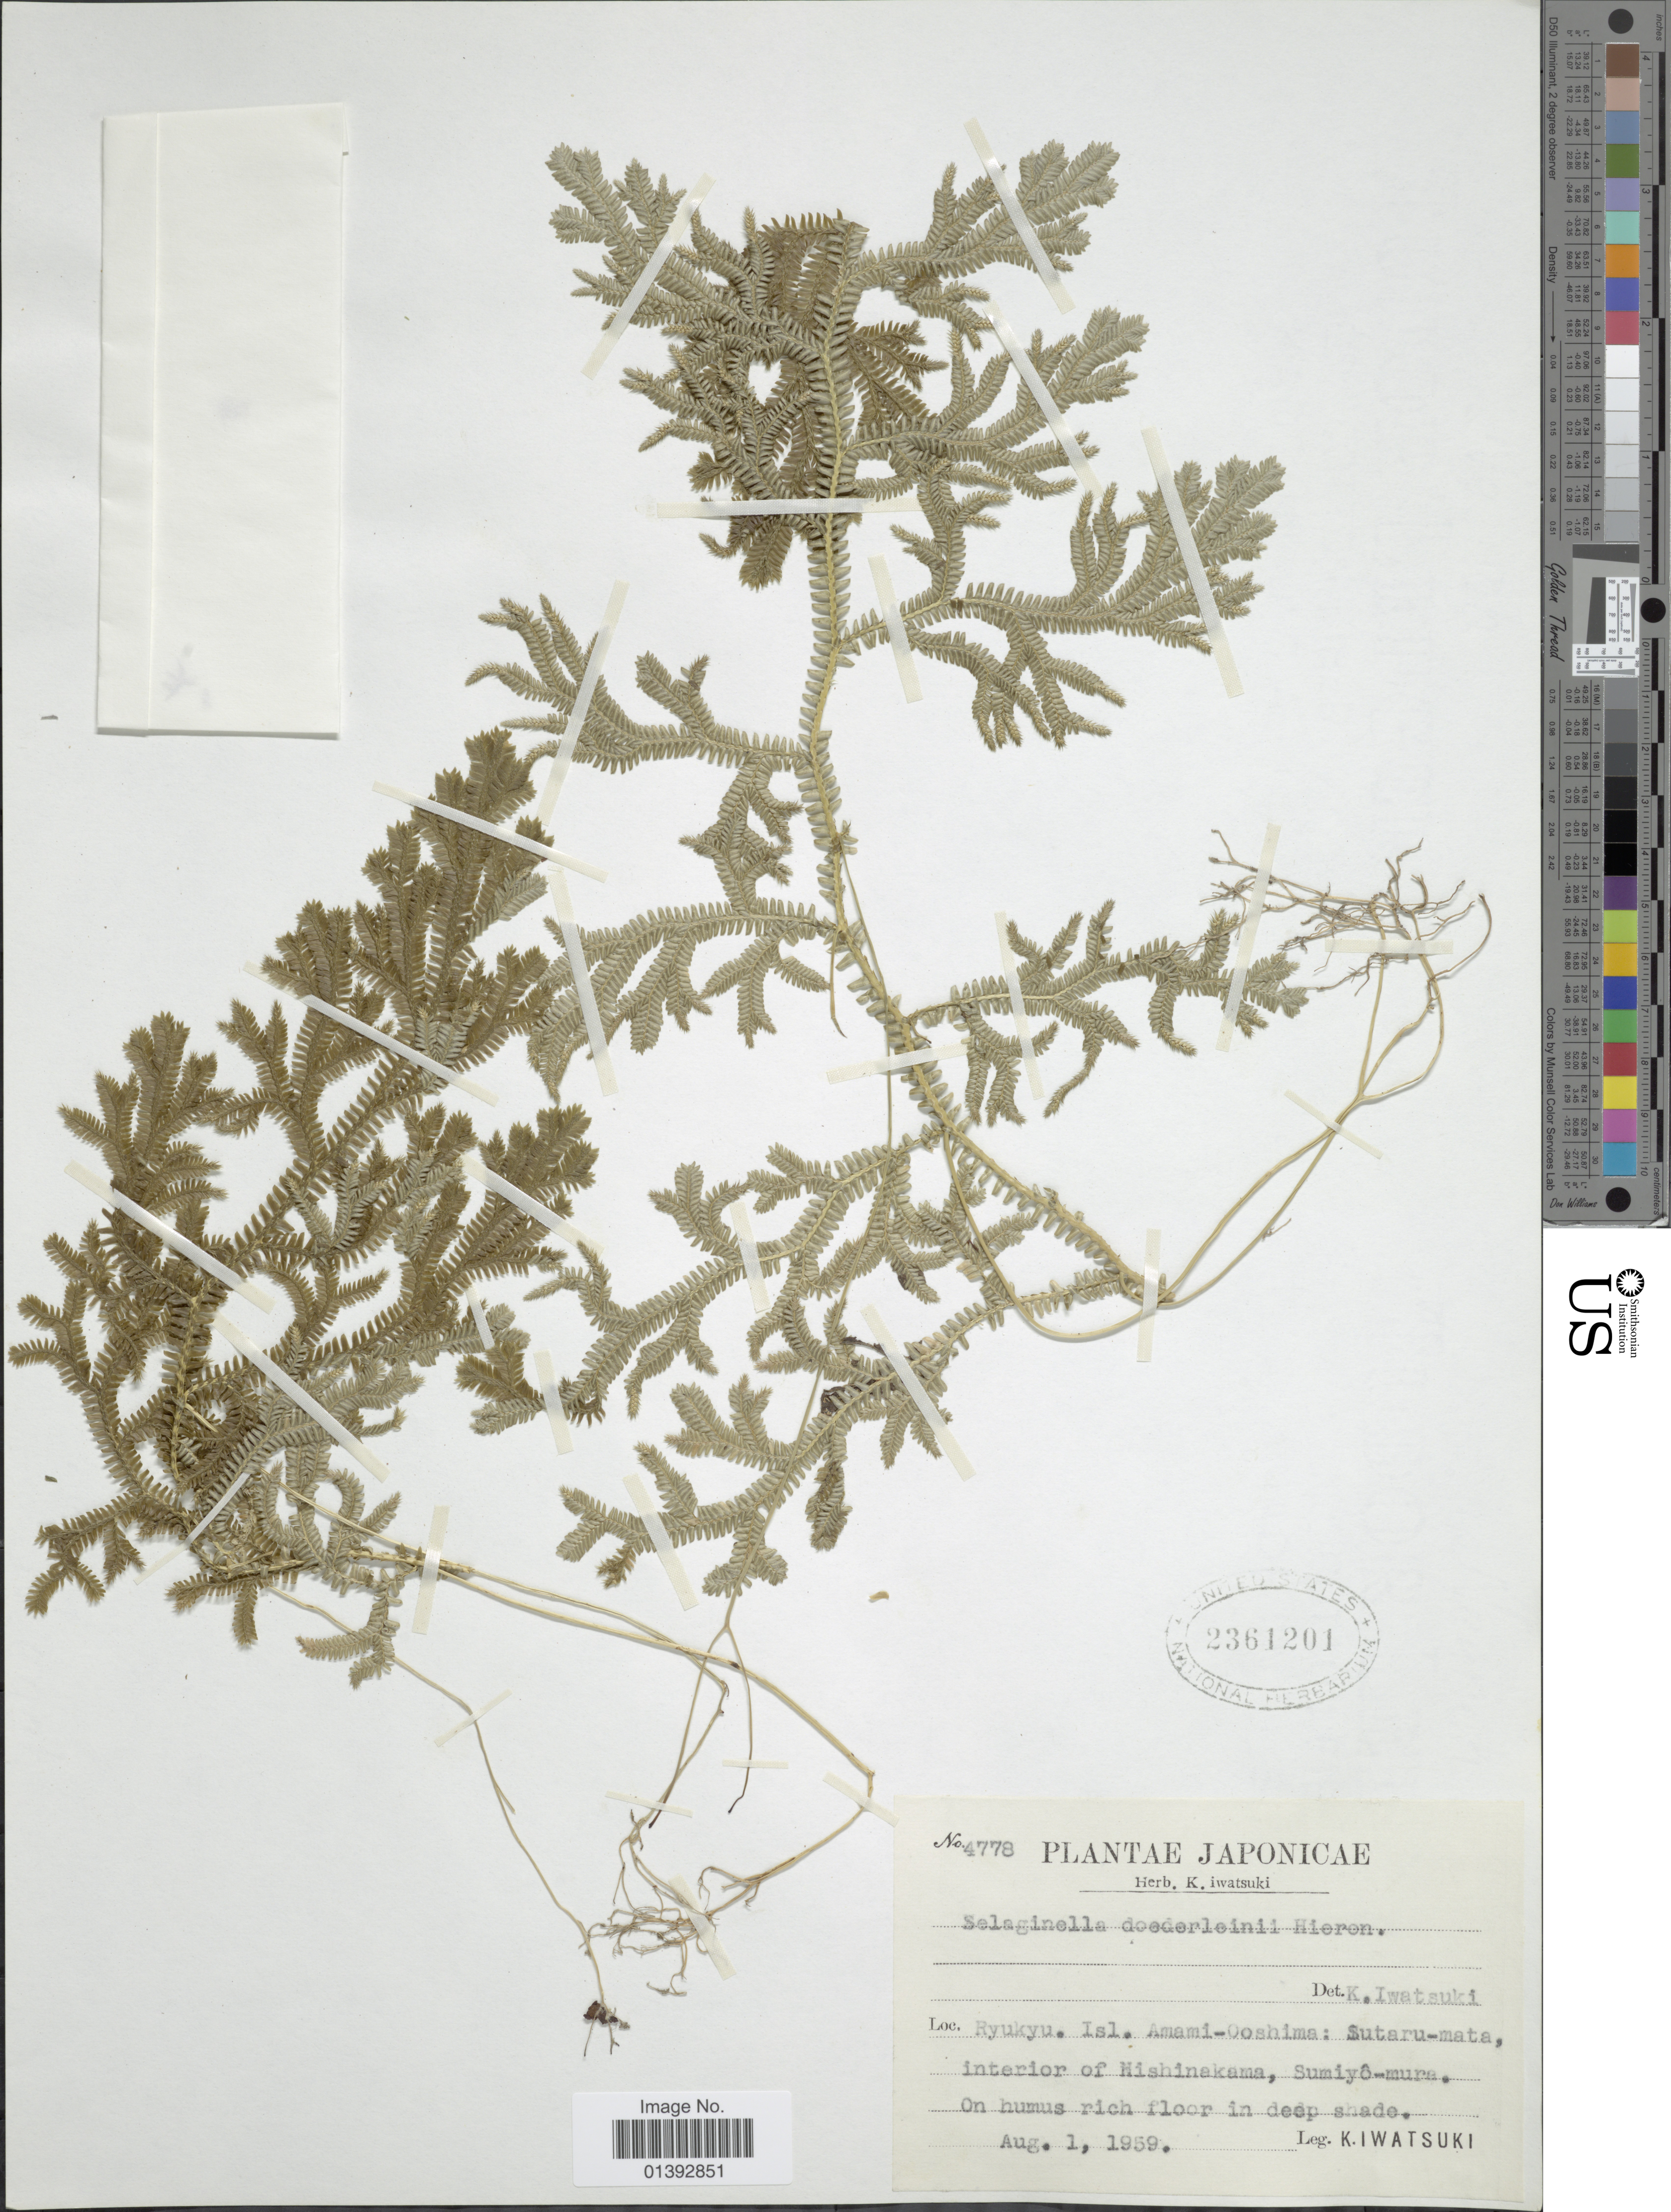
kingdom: Plantae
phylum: Tracheophyta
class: Lycopodiopsida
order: Selaginellales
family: Selaginellaceae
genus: Selaginella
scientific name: Selaginella doederleinii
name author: Hieron.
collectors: K. Iwatsuki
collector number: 4778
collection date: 1959-08-01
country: Japan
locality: Ryukyu. isl. Amami-Ooshima: Sutaru-mata, interior of Mishinakama, Sumiyo-mura, on humus rich floor in deep shade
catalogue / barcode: US 2361201